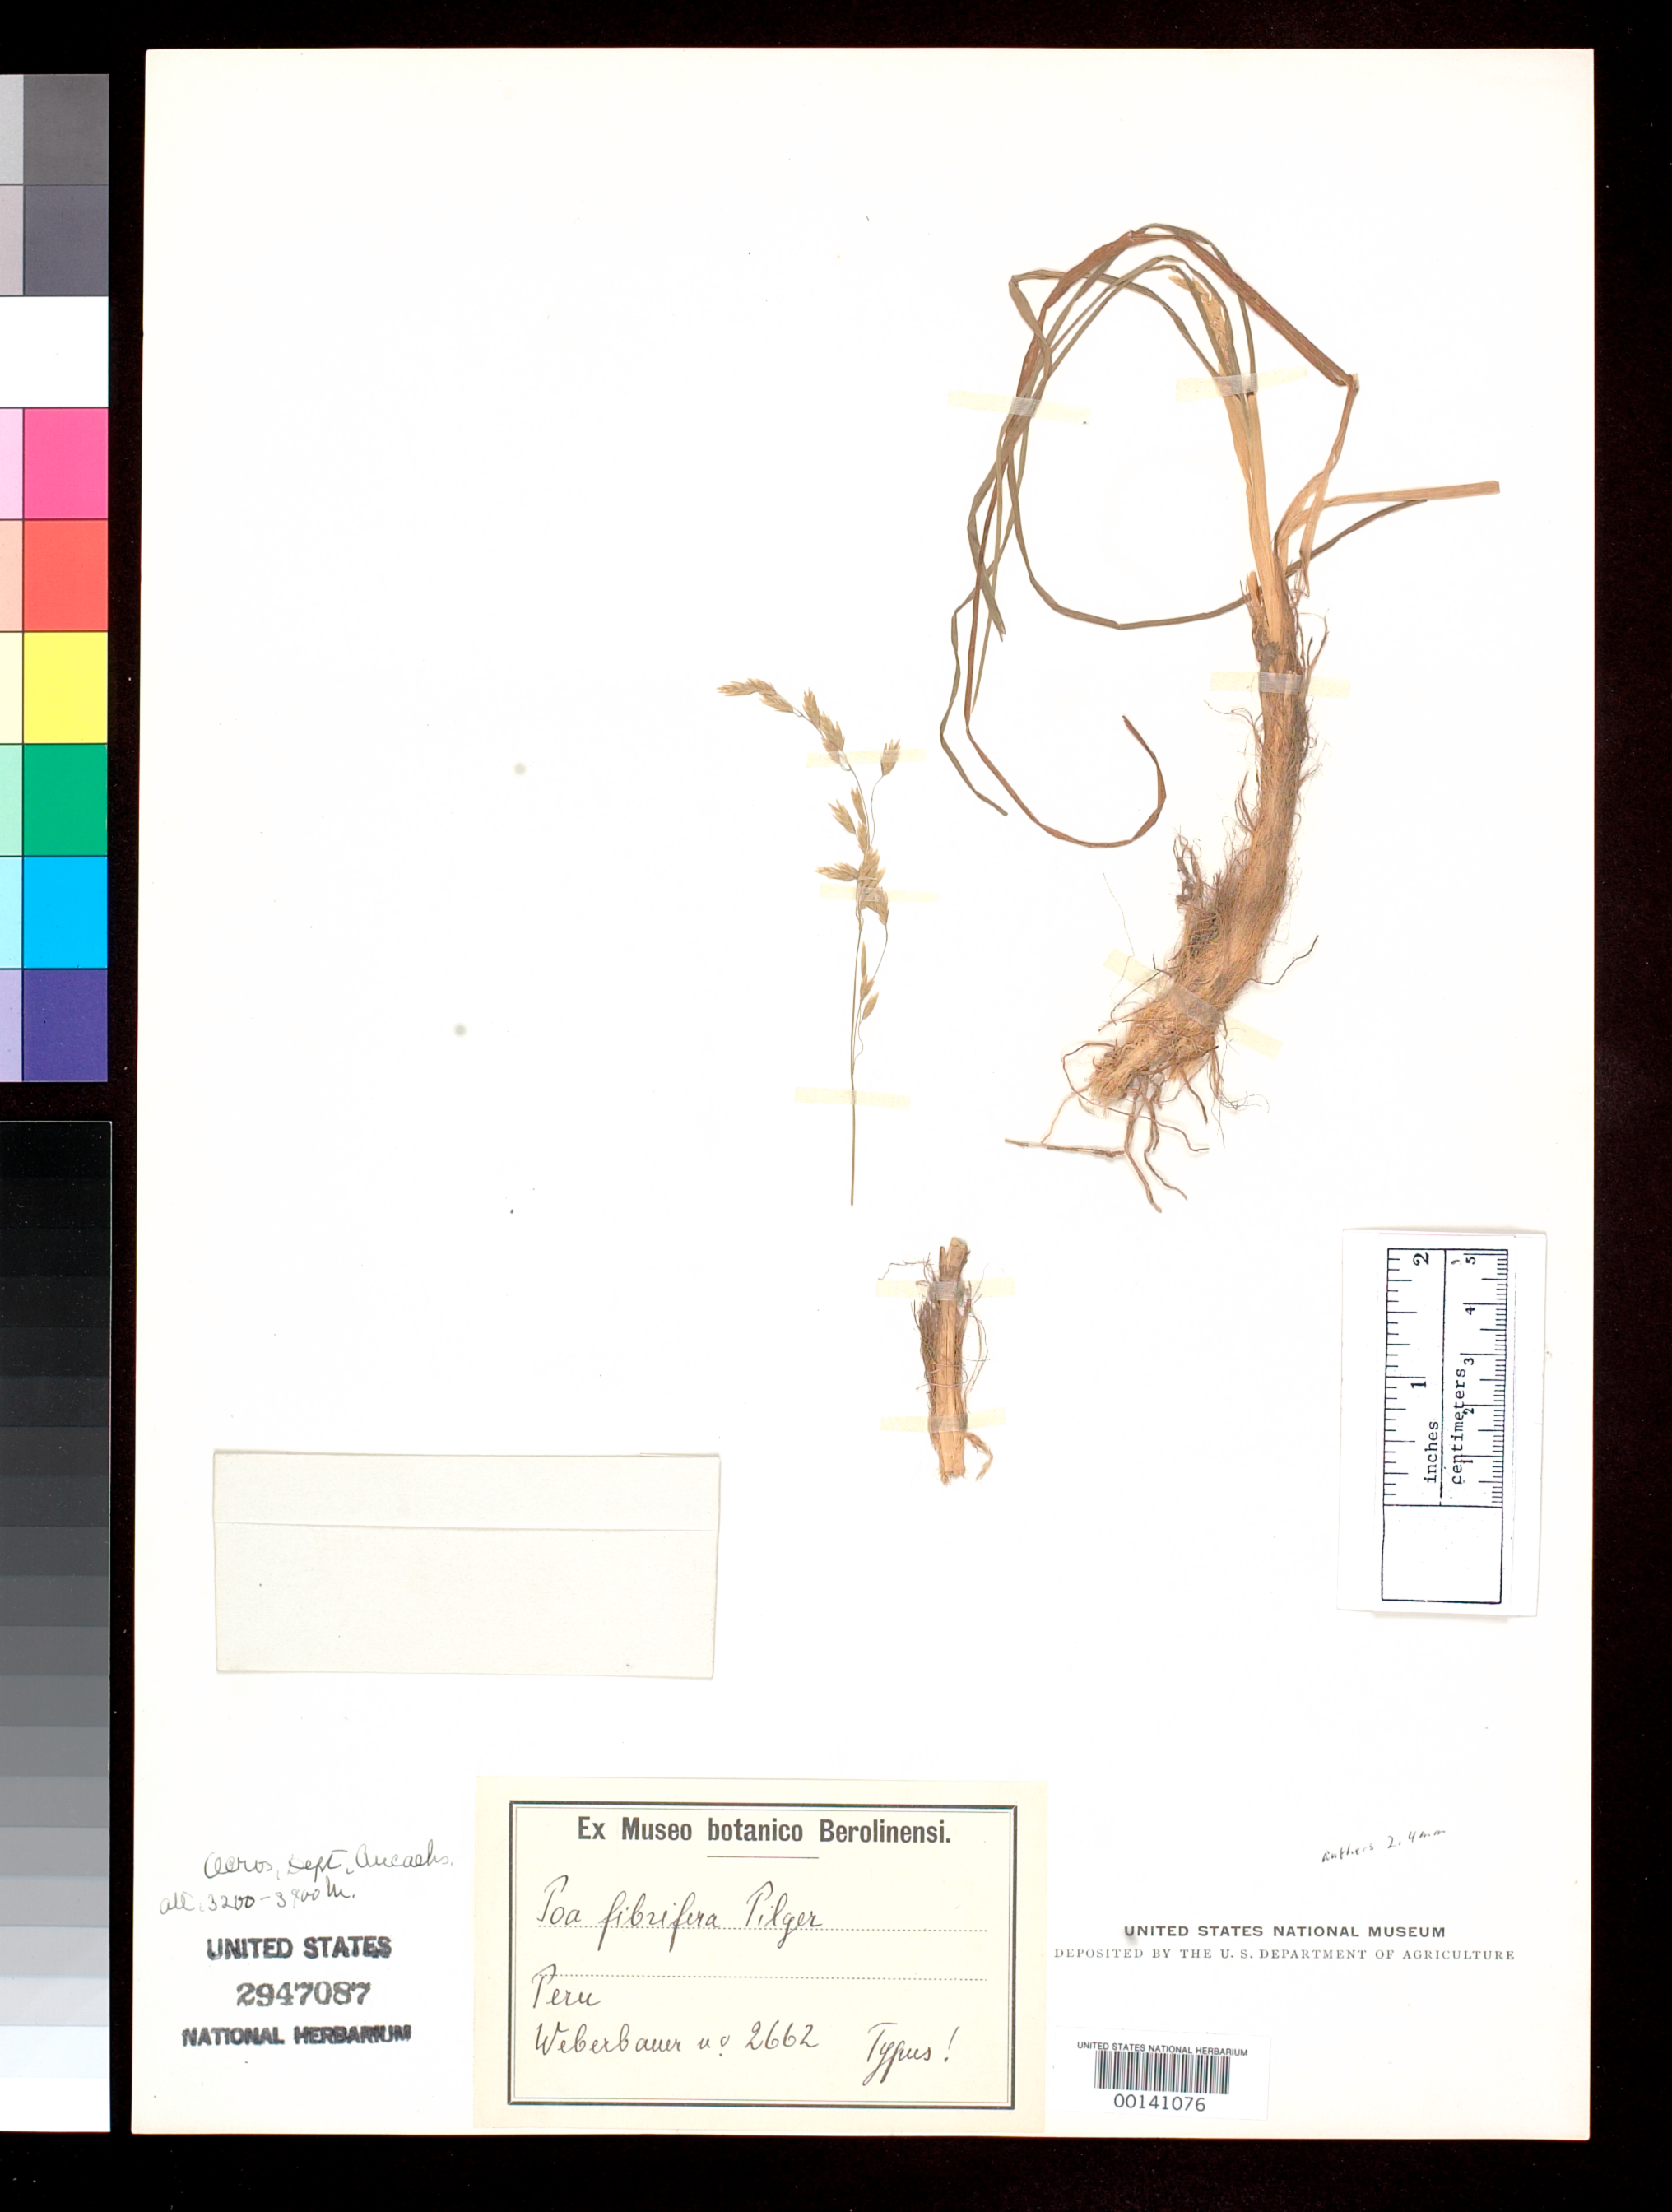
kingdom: Plantae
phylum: Tracheophyta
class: Liliopsida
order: Poales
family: Poaceae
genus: Poa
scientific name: Poa fibrifera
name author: Pilg.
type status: Isotype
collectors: A. Weberbauer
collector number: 2662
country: Peru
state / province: Ancash / Lima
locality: Cajatambo Province [?]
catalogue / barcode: US 2947087